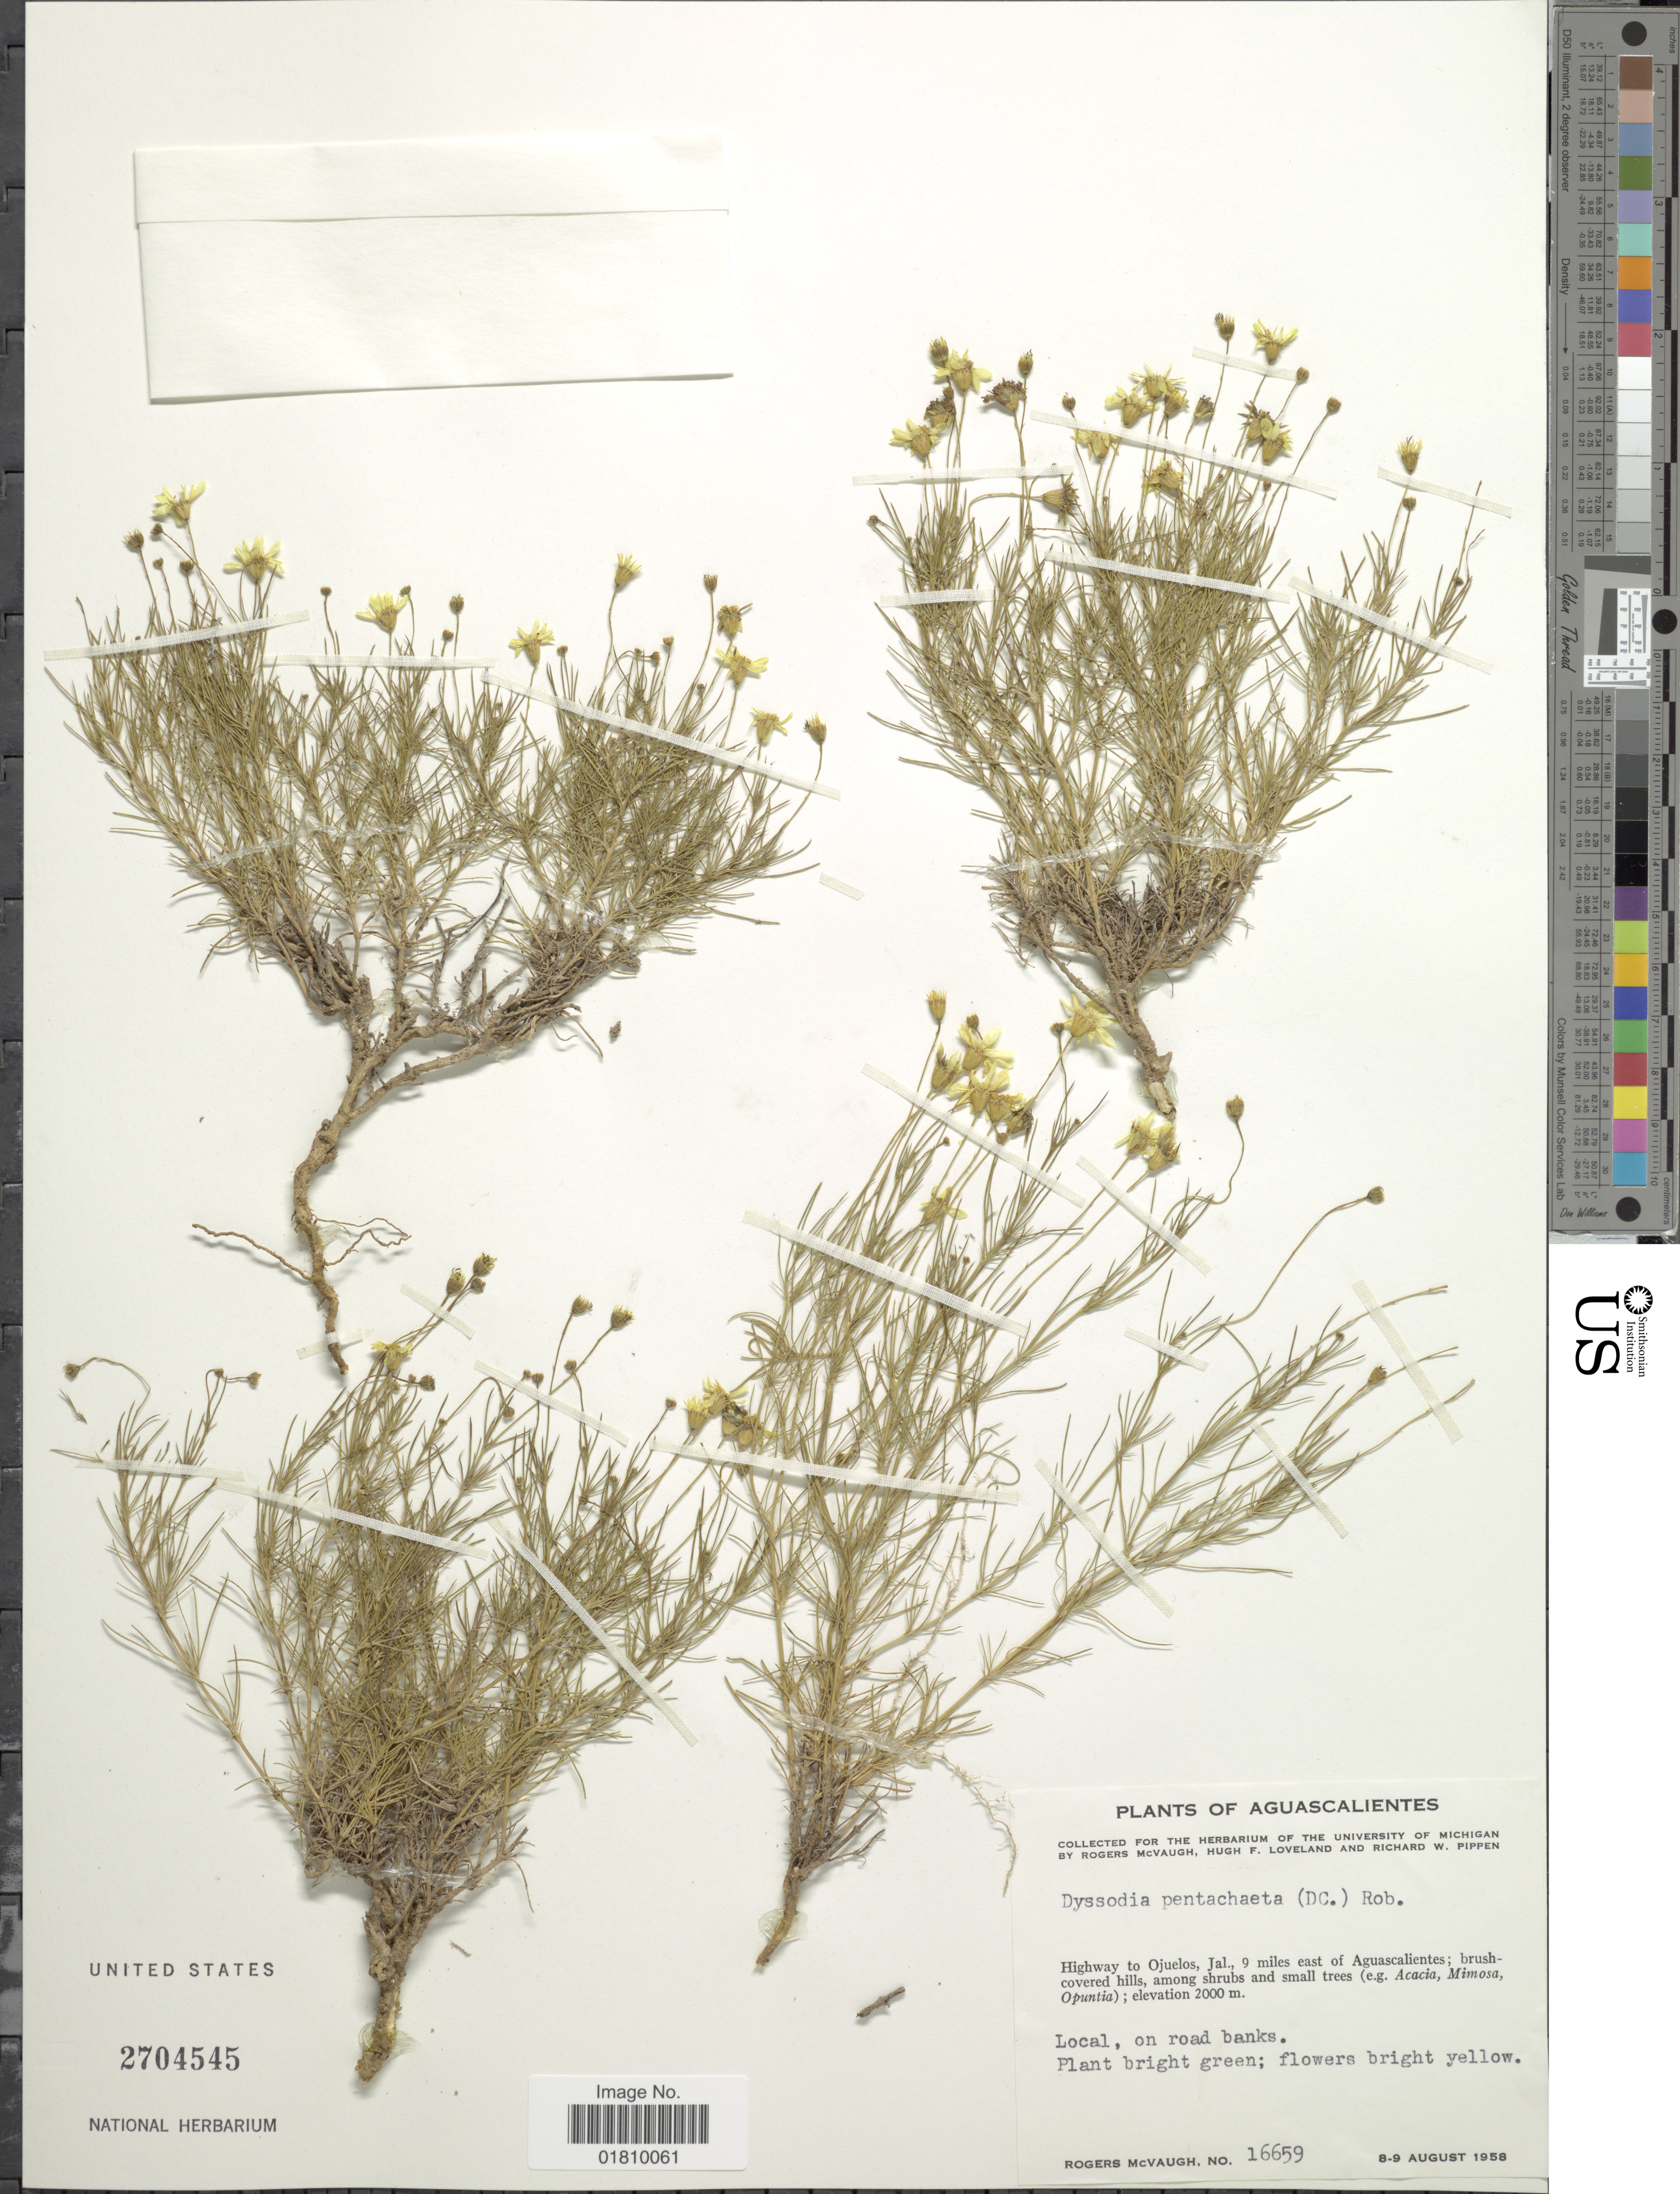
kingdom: Plantae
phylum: Tracheophyta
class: Magnoliopsida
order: Asterales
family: Asteraceae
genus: Thymophylla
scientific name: Thymophylla pentachaeta var. pentachaeta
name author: (DC.) Small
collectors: R. McVaugh, H. Loveland & R. W. Pippen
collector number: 16659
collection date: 1958-08-08/1958-08-09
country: Mexico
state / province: Aguascalientes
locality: Highway to Ojuelos, Jal., 9 miles east of Aguascaluientes; brush-covered hills, among shrubs and small trees, on road banks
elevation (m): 2000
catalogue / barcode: US 2704545